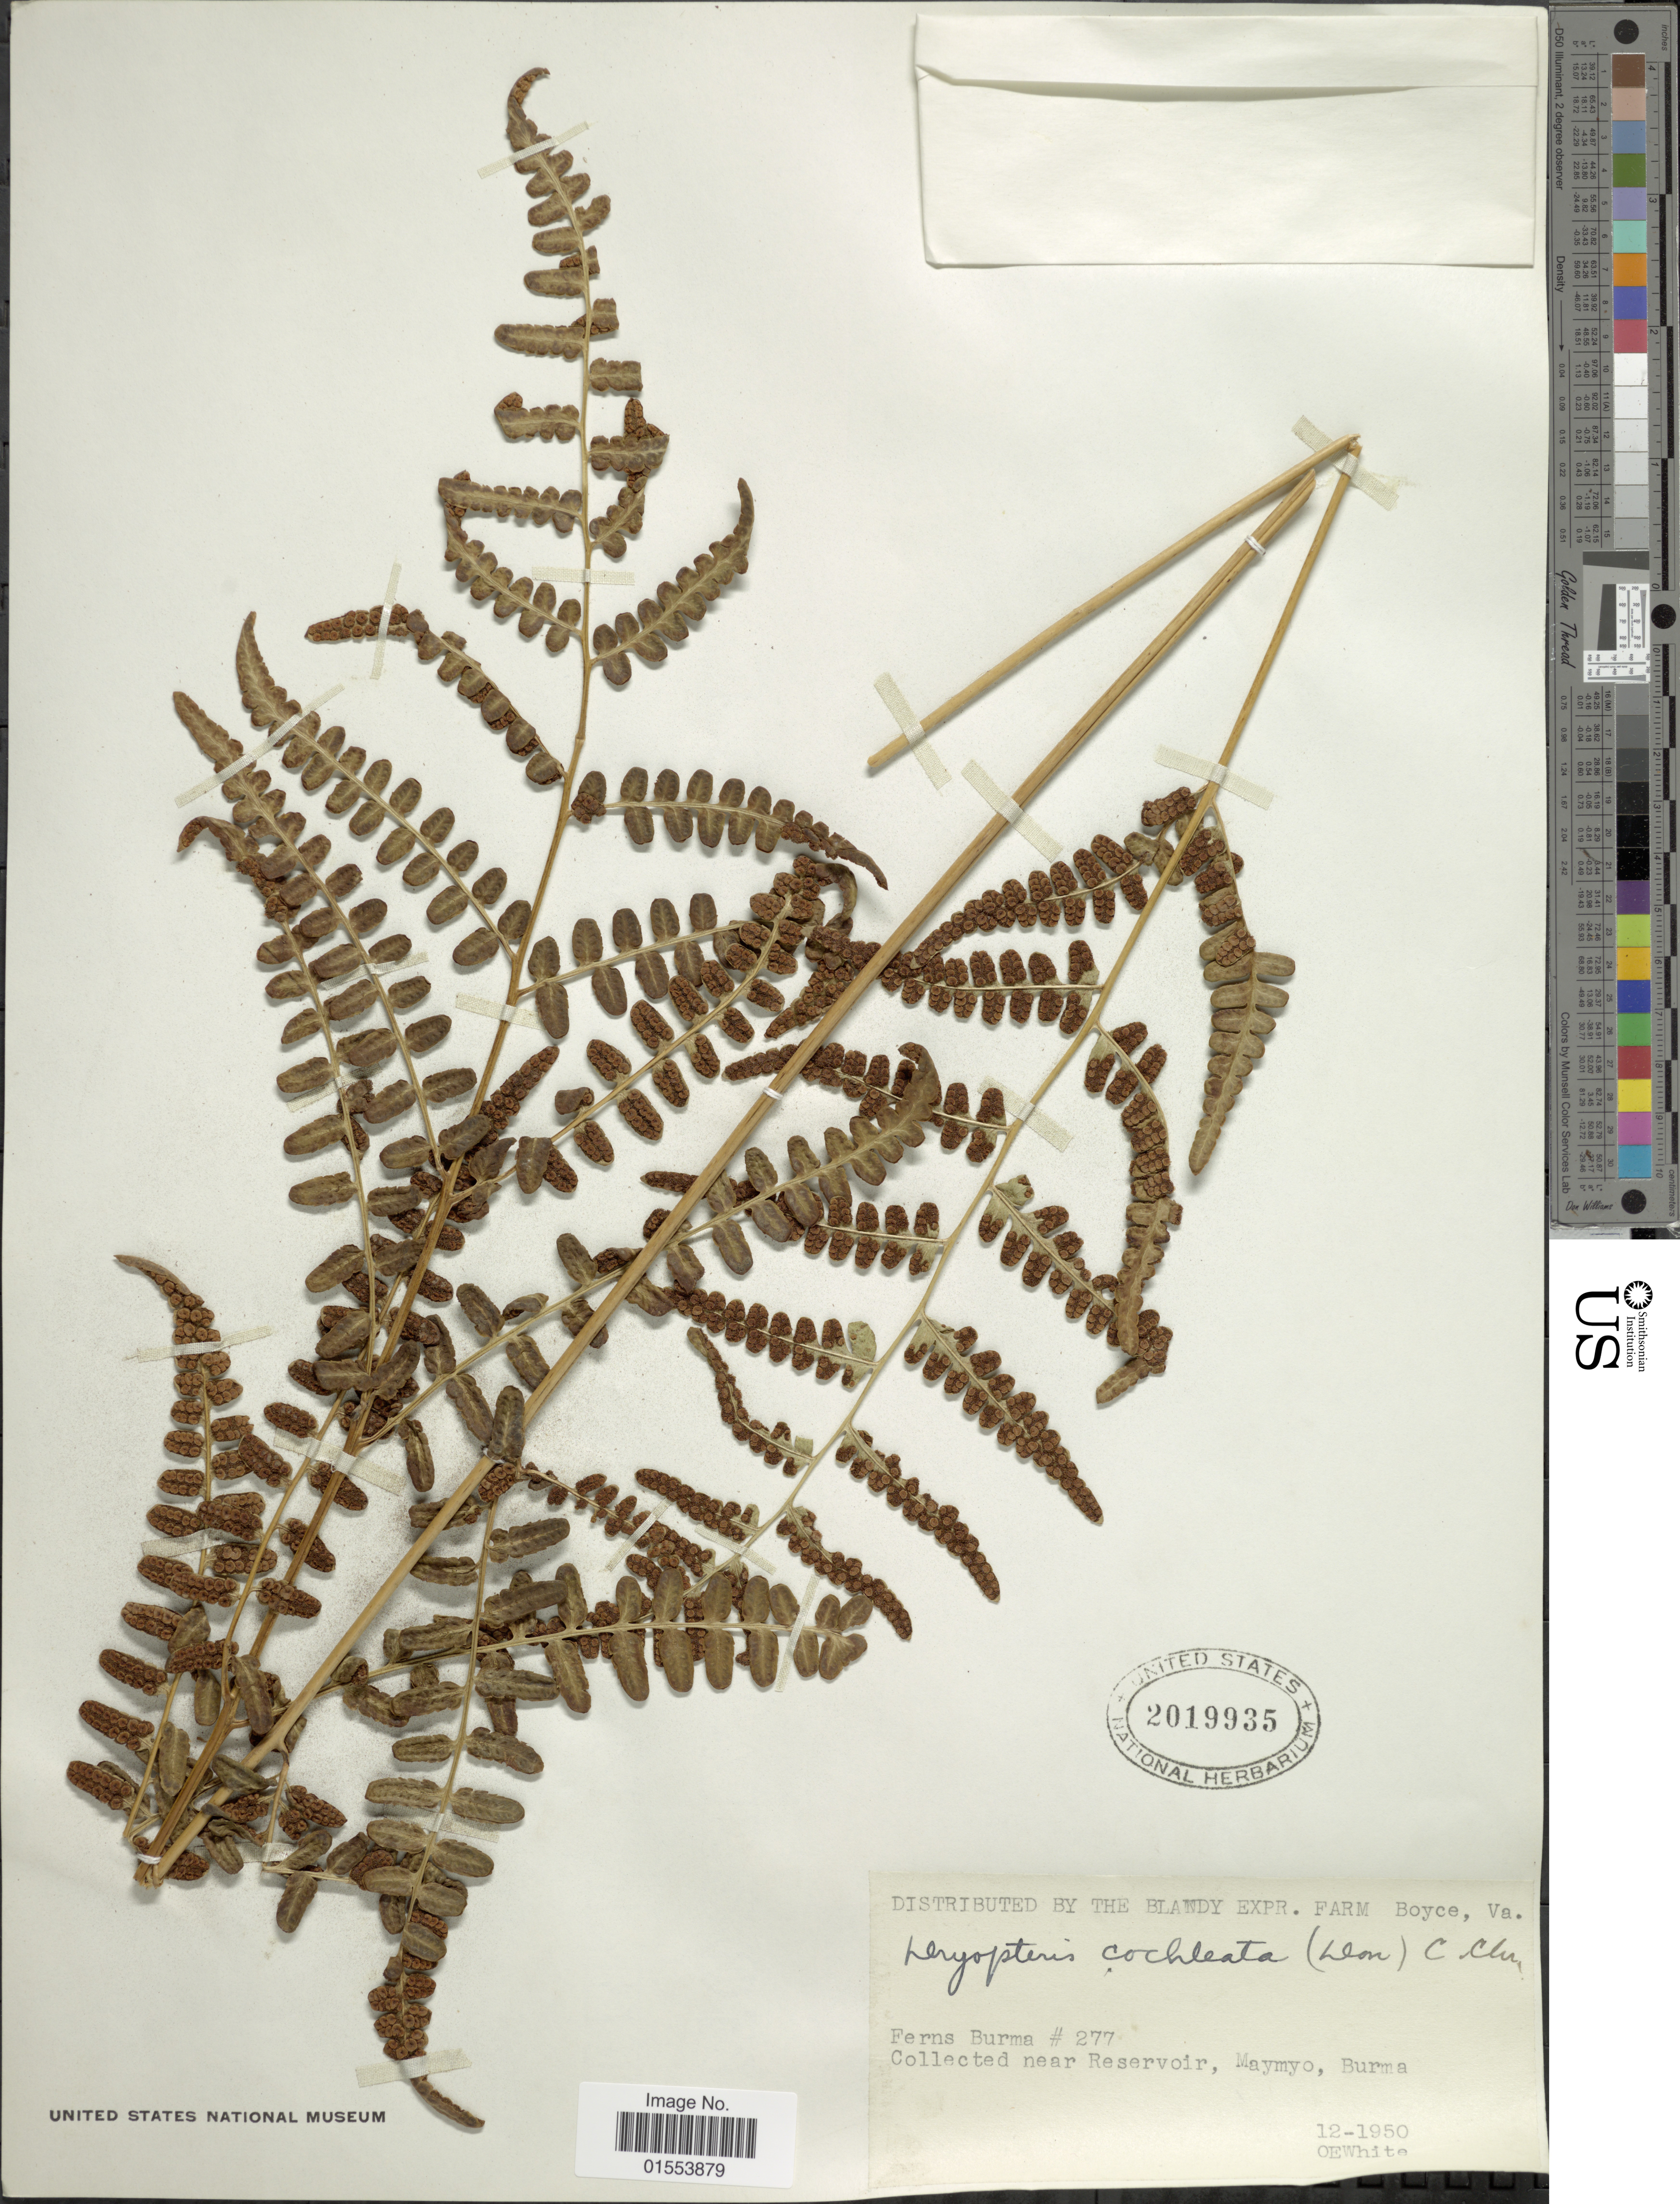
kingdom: Plantae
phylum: Tracheophyta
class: Polypodiopsida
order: Polypodiales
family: Dryopteridaceae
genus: Dryopteris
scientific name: Dryopteris cochleata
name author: (D. Don) C. Chr.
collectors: O. E. White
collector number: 277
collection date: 1950-12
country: Myanmar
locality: Burma. Near Reservoir, Maymo, Burma.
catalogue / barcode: US 2019935